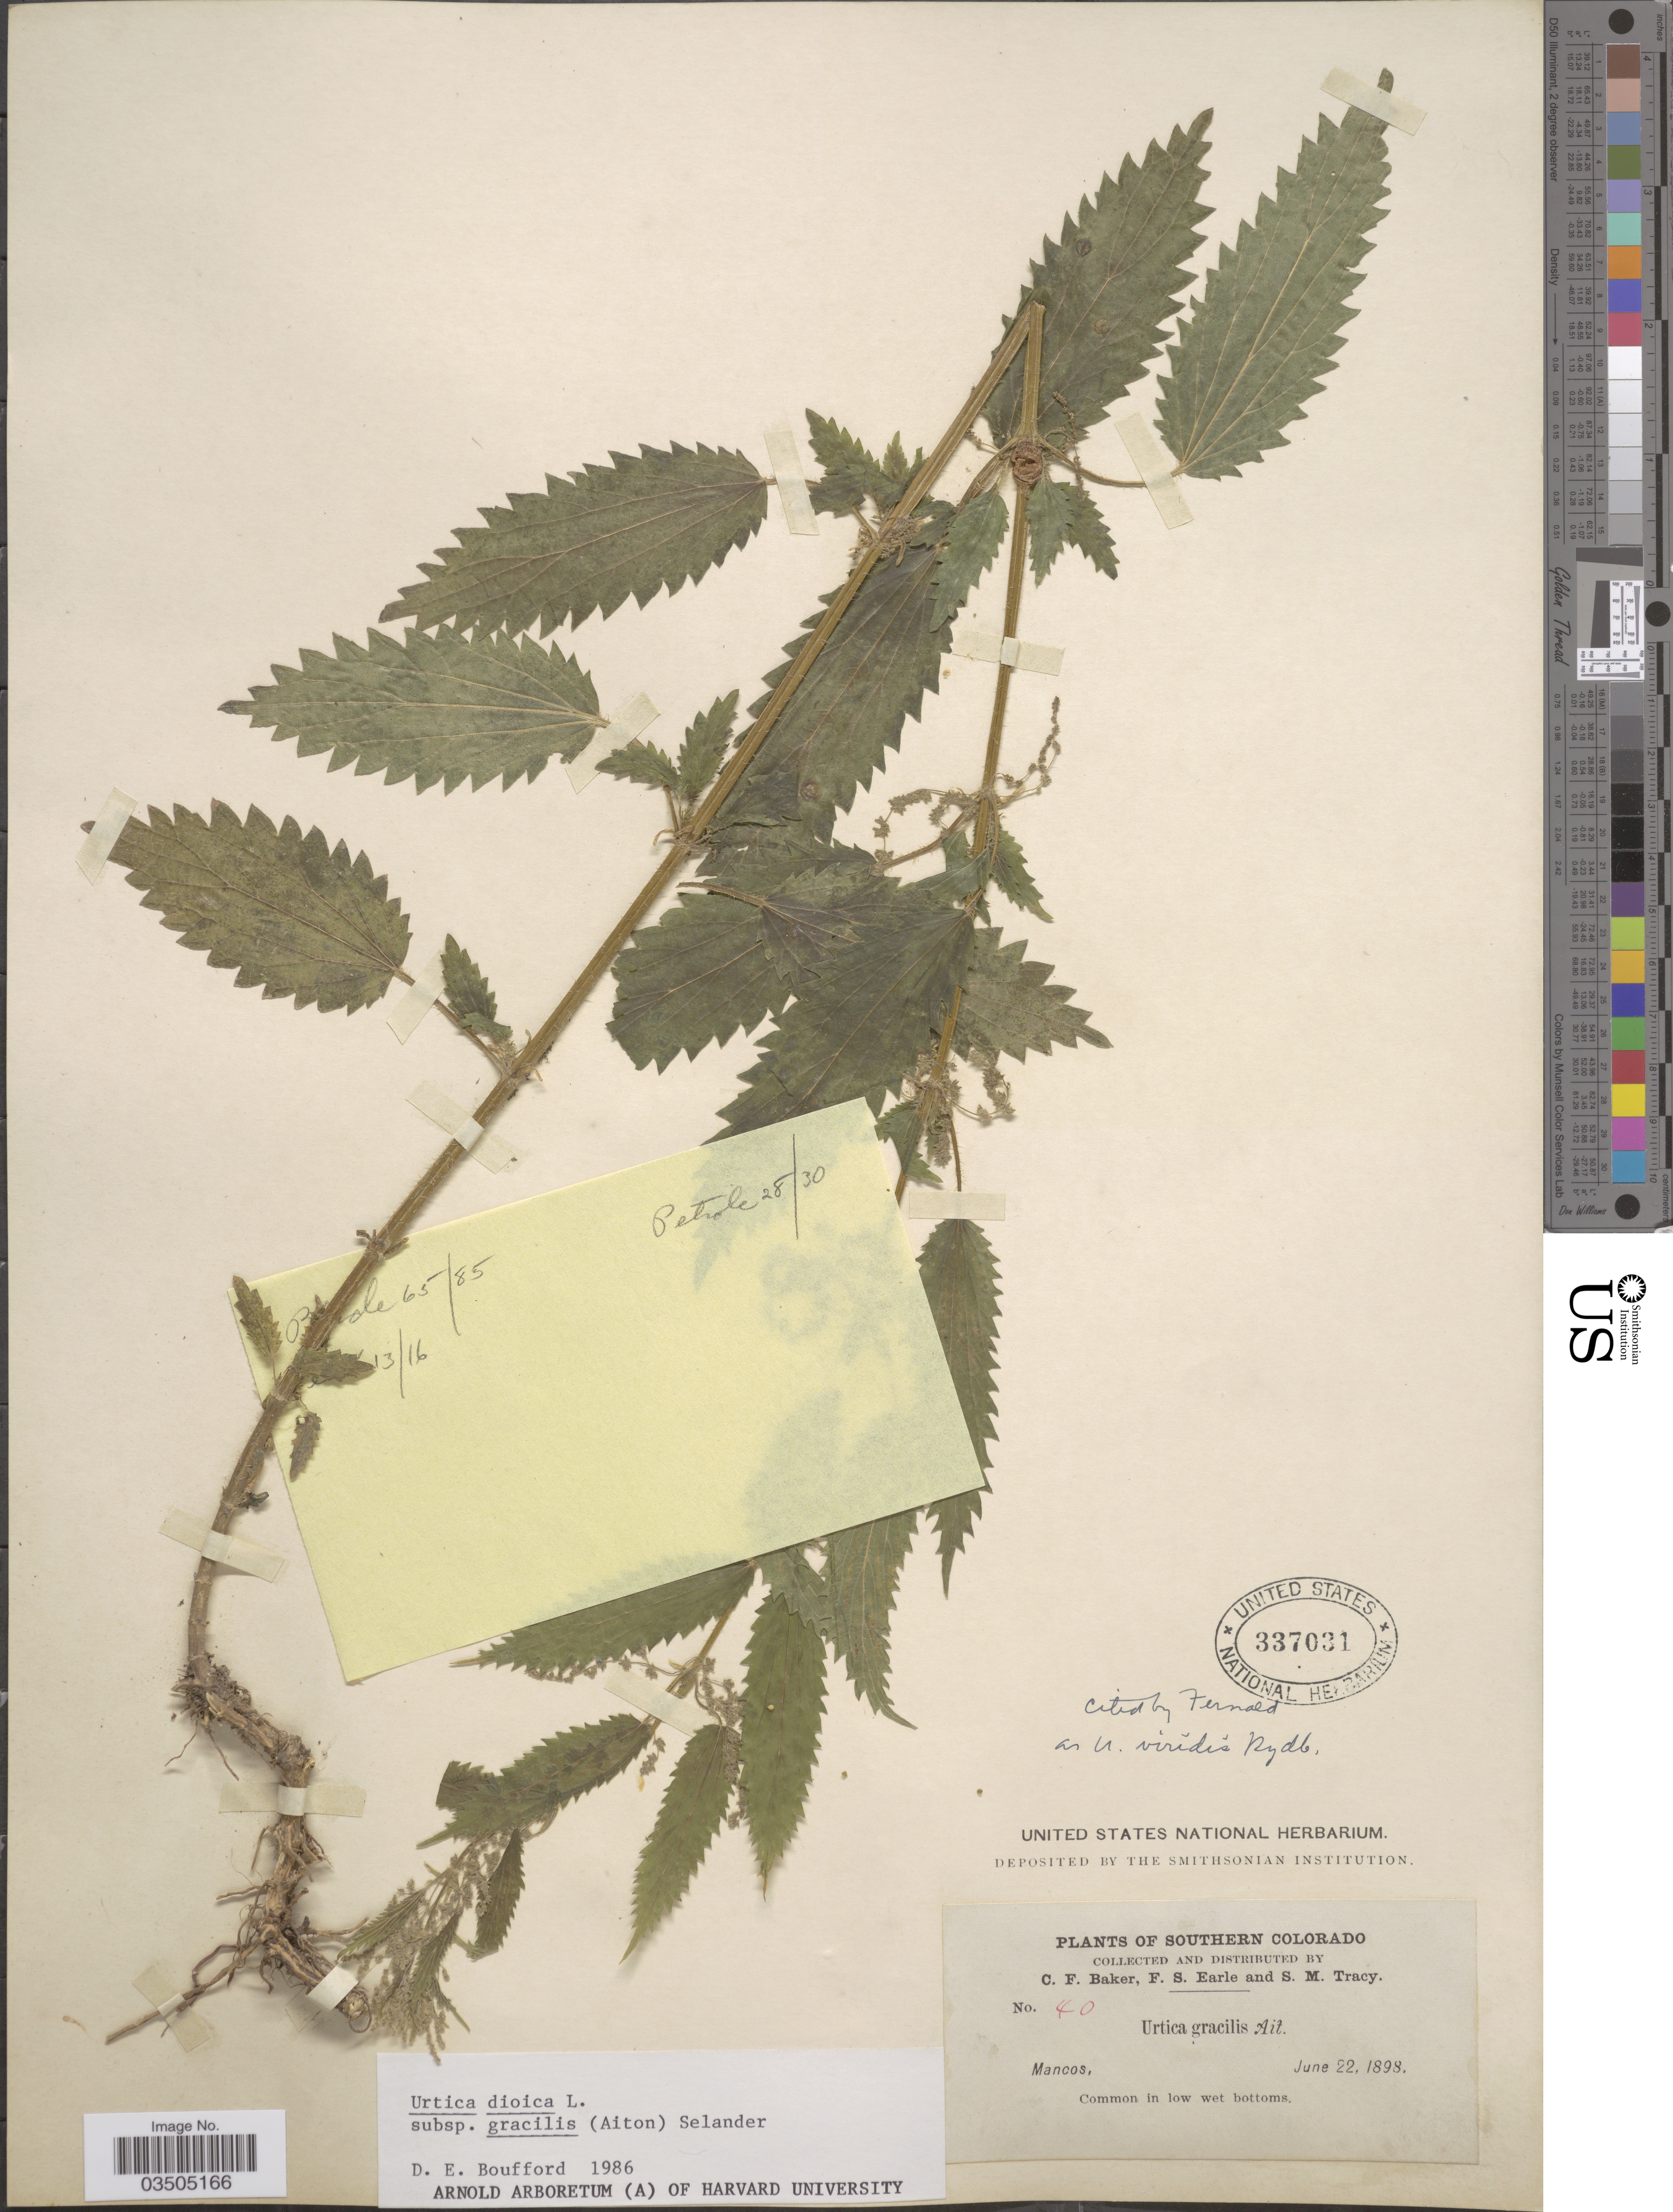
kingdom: Plantae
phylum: Tracheophyta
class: Magnoliopsida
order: Rosales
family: Urticaceae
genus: Urtica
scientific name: Urtica dioica subsp. gracilis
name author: L.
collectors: C. F. Baker, F. S. Earle & S. M. Tracy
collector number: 40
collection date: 1898-06-22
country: United States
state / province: Colorado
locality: Southern Colorado. Mancos.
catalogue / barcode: US 337031